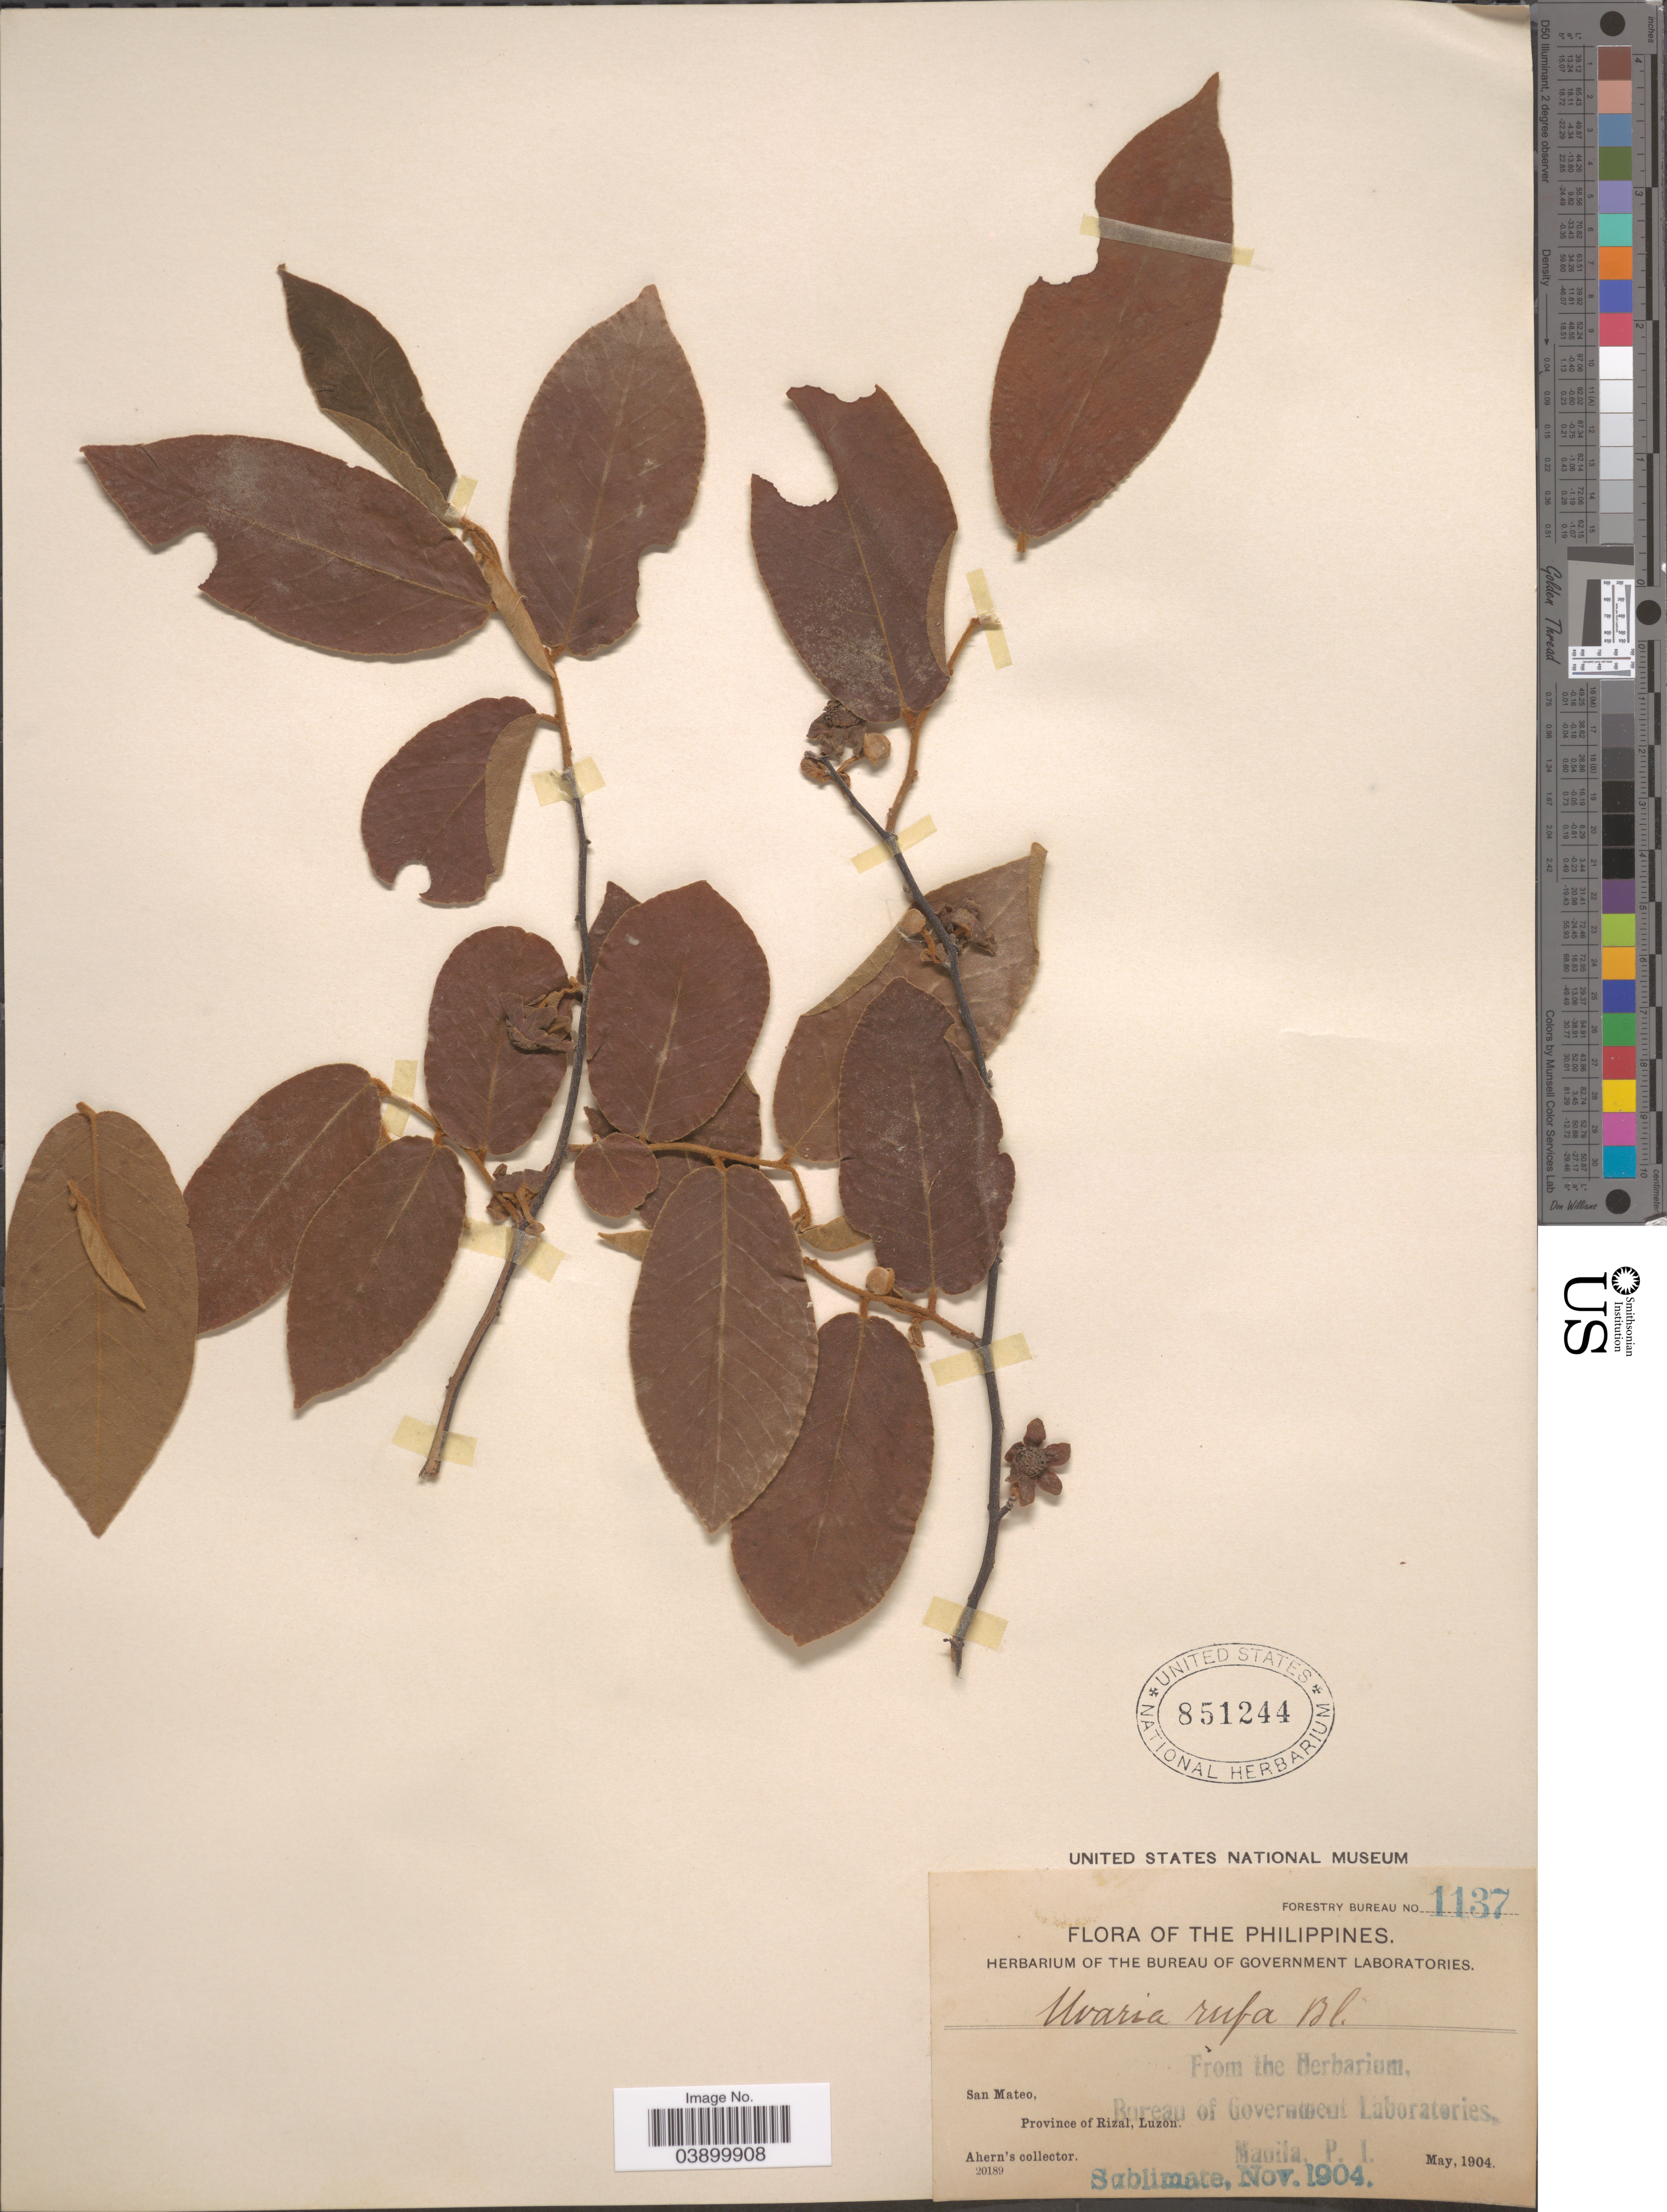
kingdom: Plantae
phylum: Tracheophyta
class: Magnoliopsida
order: Magnoliales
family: Annonaceae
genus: Uvaria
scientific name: Uvaria rufa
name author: Blume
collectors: Ahern's collector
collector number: Forestry Bureau 1137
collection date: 1904-05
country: Philippines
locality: San Mateo, Province of Rizal, Luzon.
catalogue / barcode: US 851244